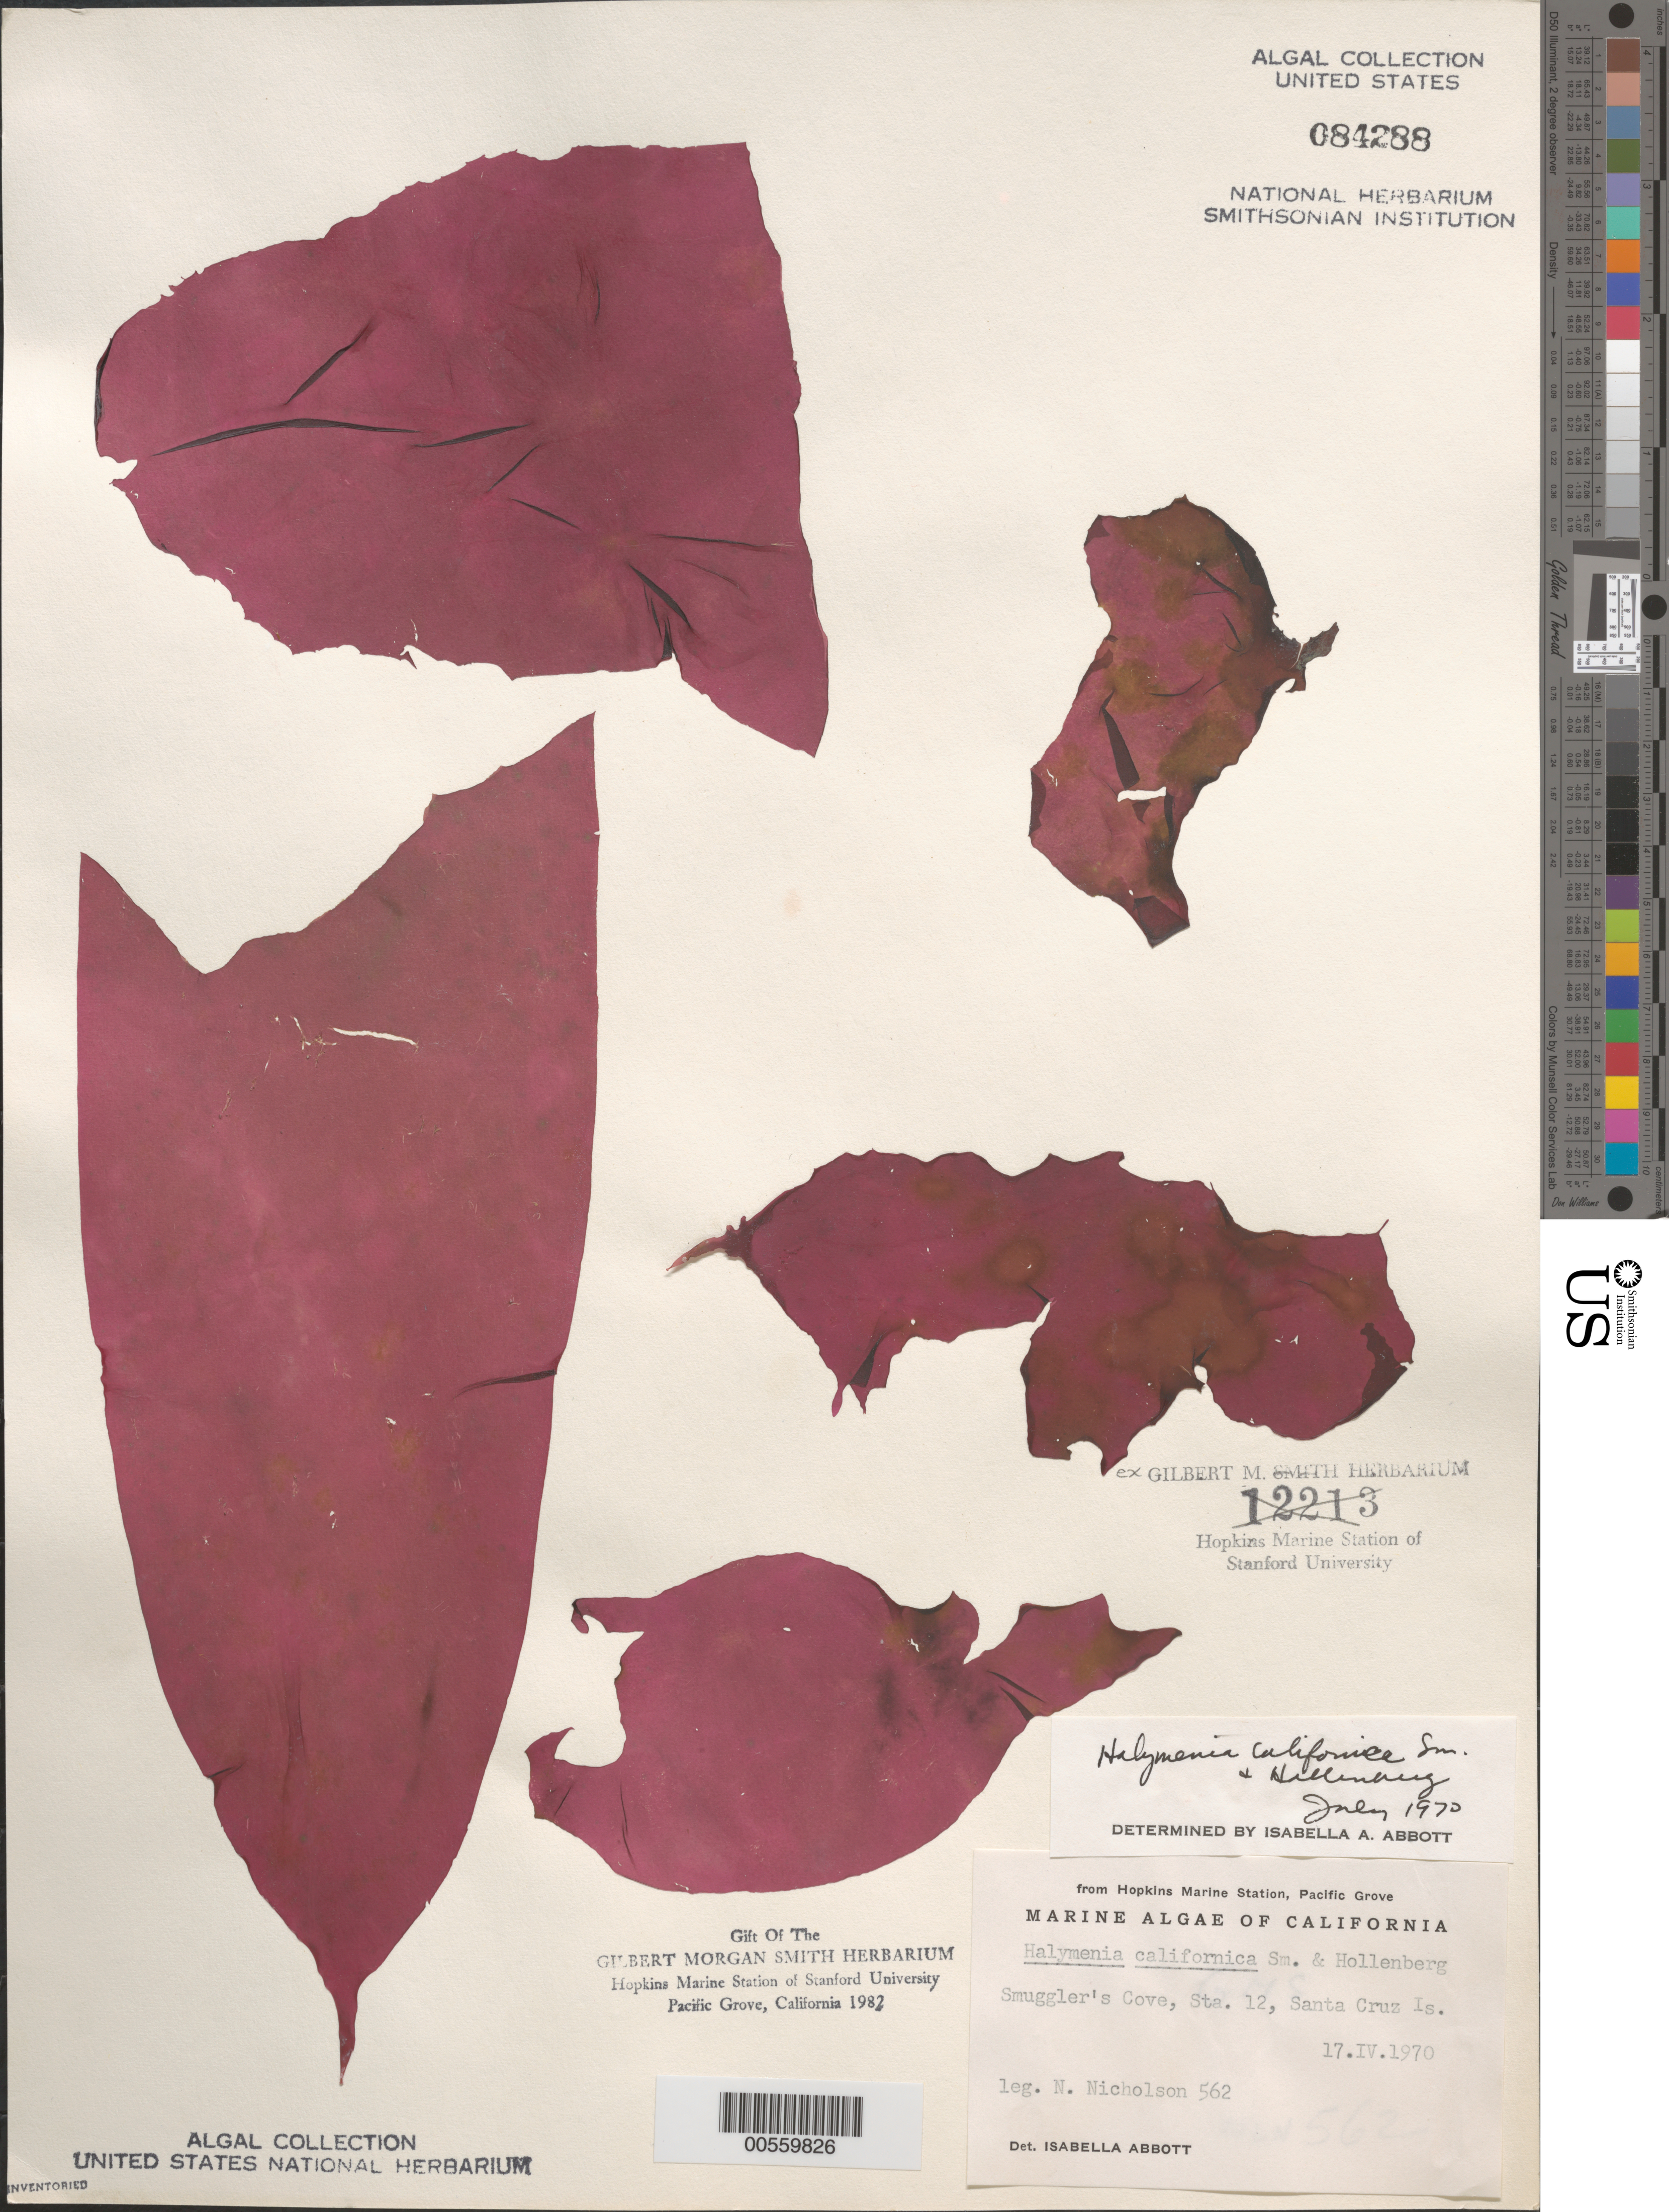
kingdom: Plantae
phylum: Rhodophyta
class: Florideophyceae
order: Halymeniales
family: Halymeniaceae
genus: Halymenia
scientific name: Halymenia californica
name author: G.M. Sm. & Hollenb.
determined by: Abbott, Isabella A.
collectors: N. Nicholson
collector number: Nln 562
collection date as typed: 17 Apr 1970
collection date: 1970-04-17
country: United States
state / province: California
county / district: Santa Barbara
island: Santa Cruz Island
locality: Smuggler's Cove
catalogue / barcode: US 84288